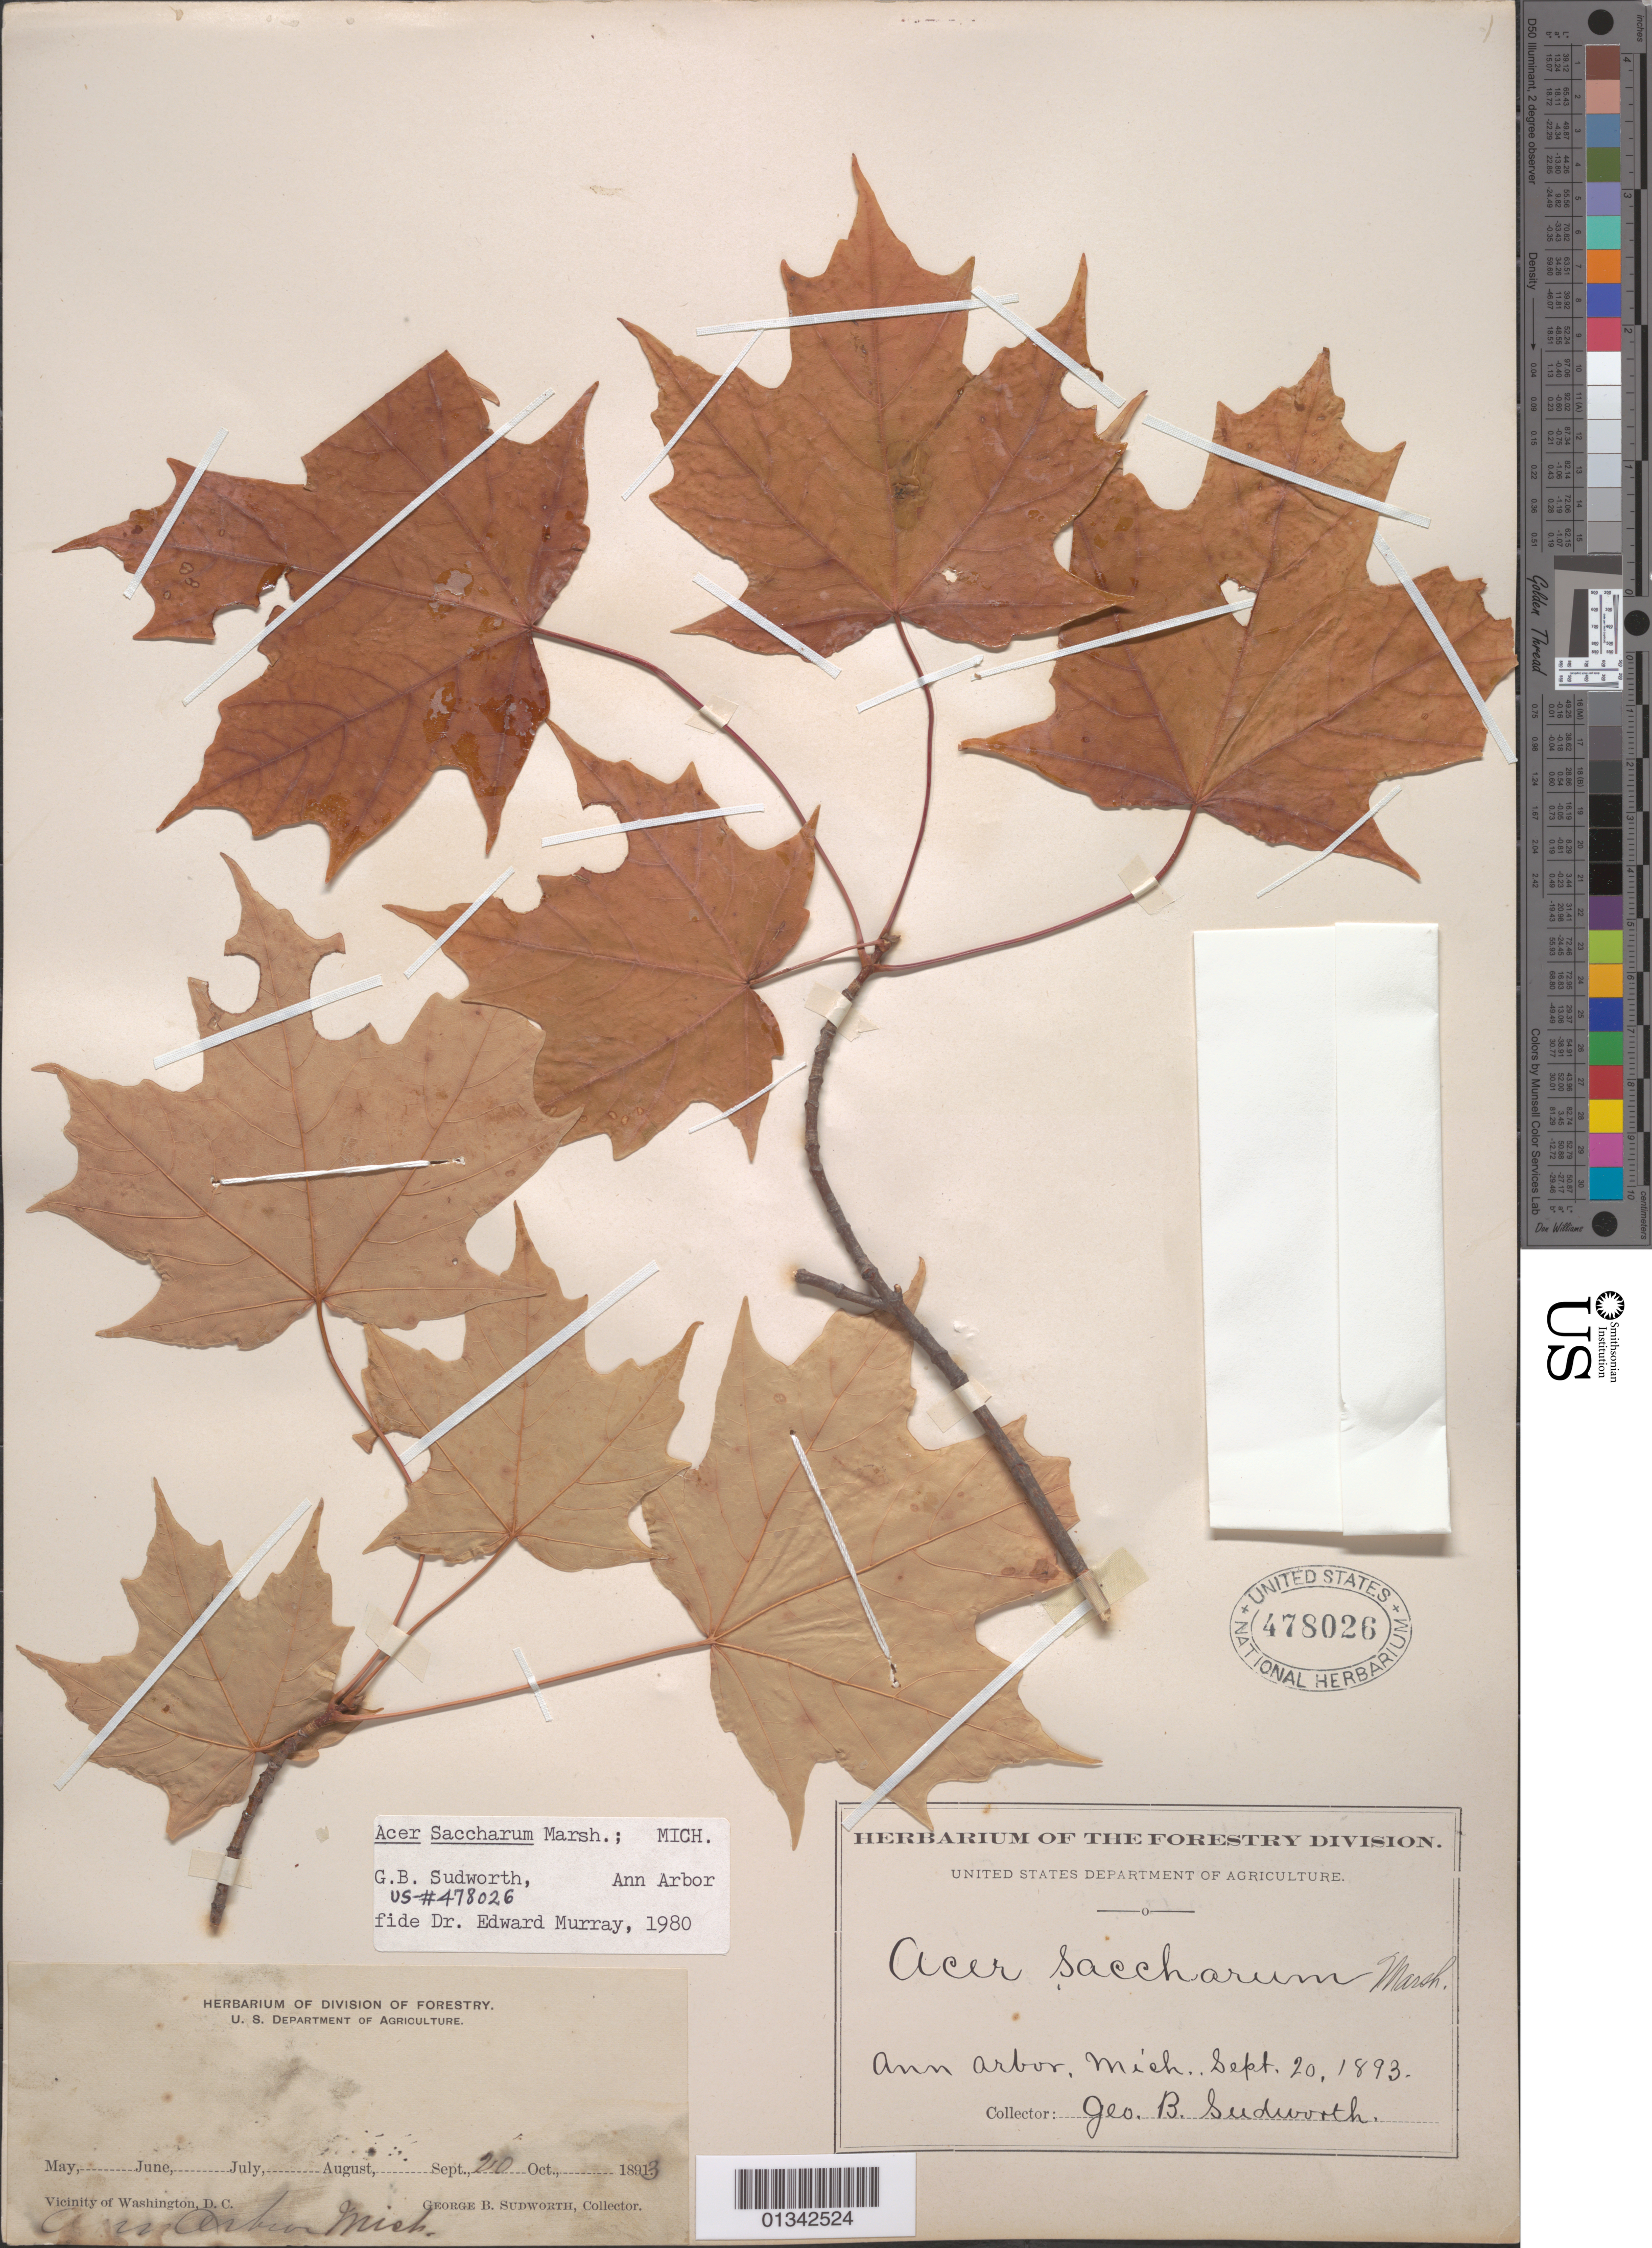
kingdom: Plantae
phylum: Tracheophyta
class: Magnoliopsida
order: Sapindales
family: Sapindaceae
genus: Acer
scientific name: Acer saccharum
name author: Marshall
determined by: Murray, Edward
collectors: G. B. Sudworth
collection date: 1893-09-20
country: United States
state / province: Michigan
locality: Ann Arbor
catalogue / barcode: US 478026